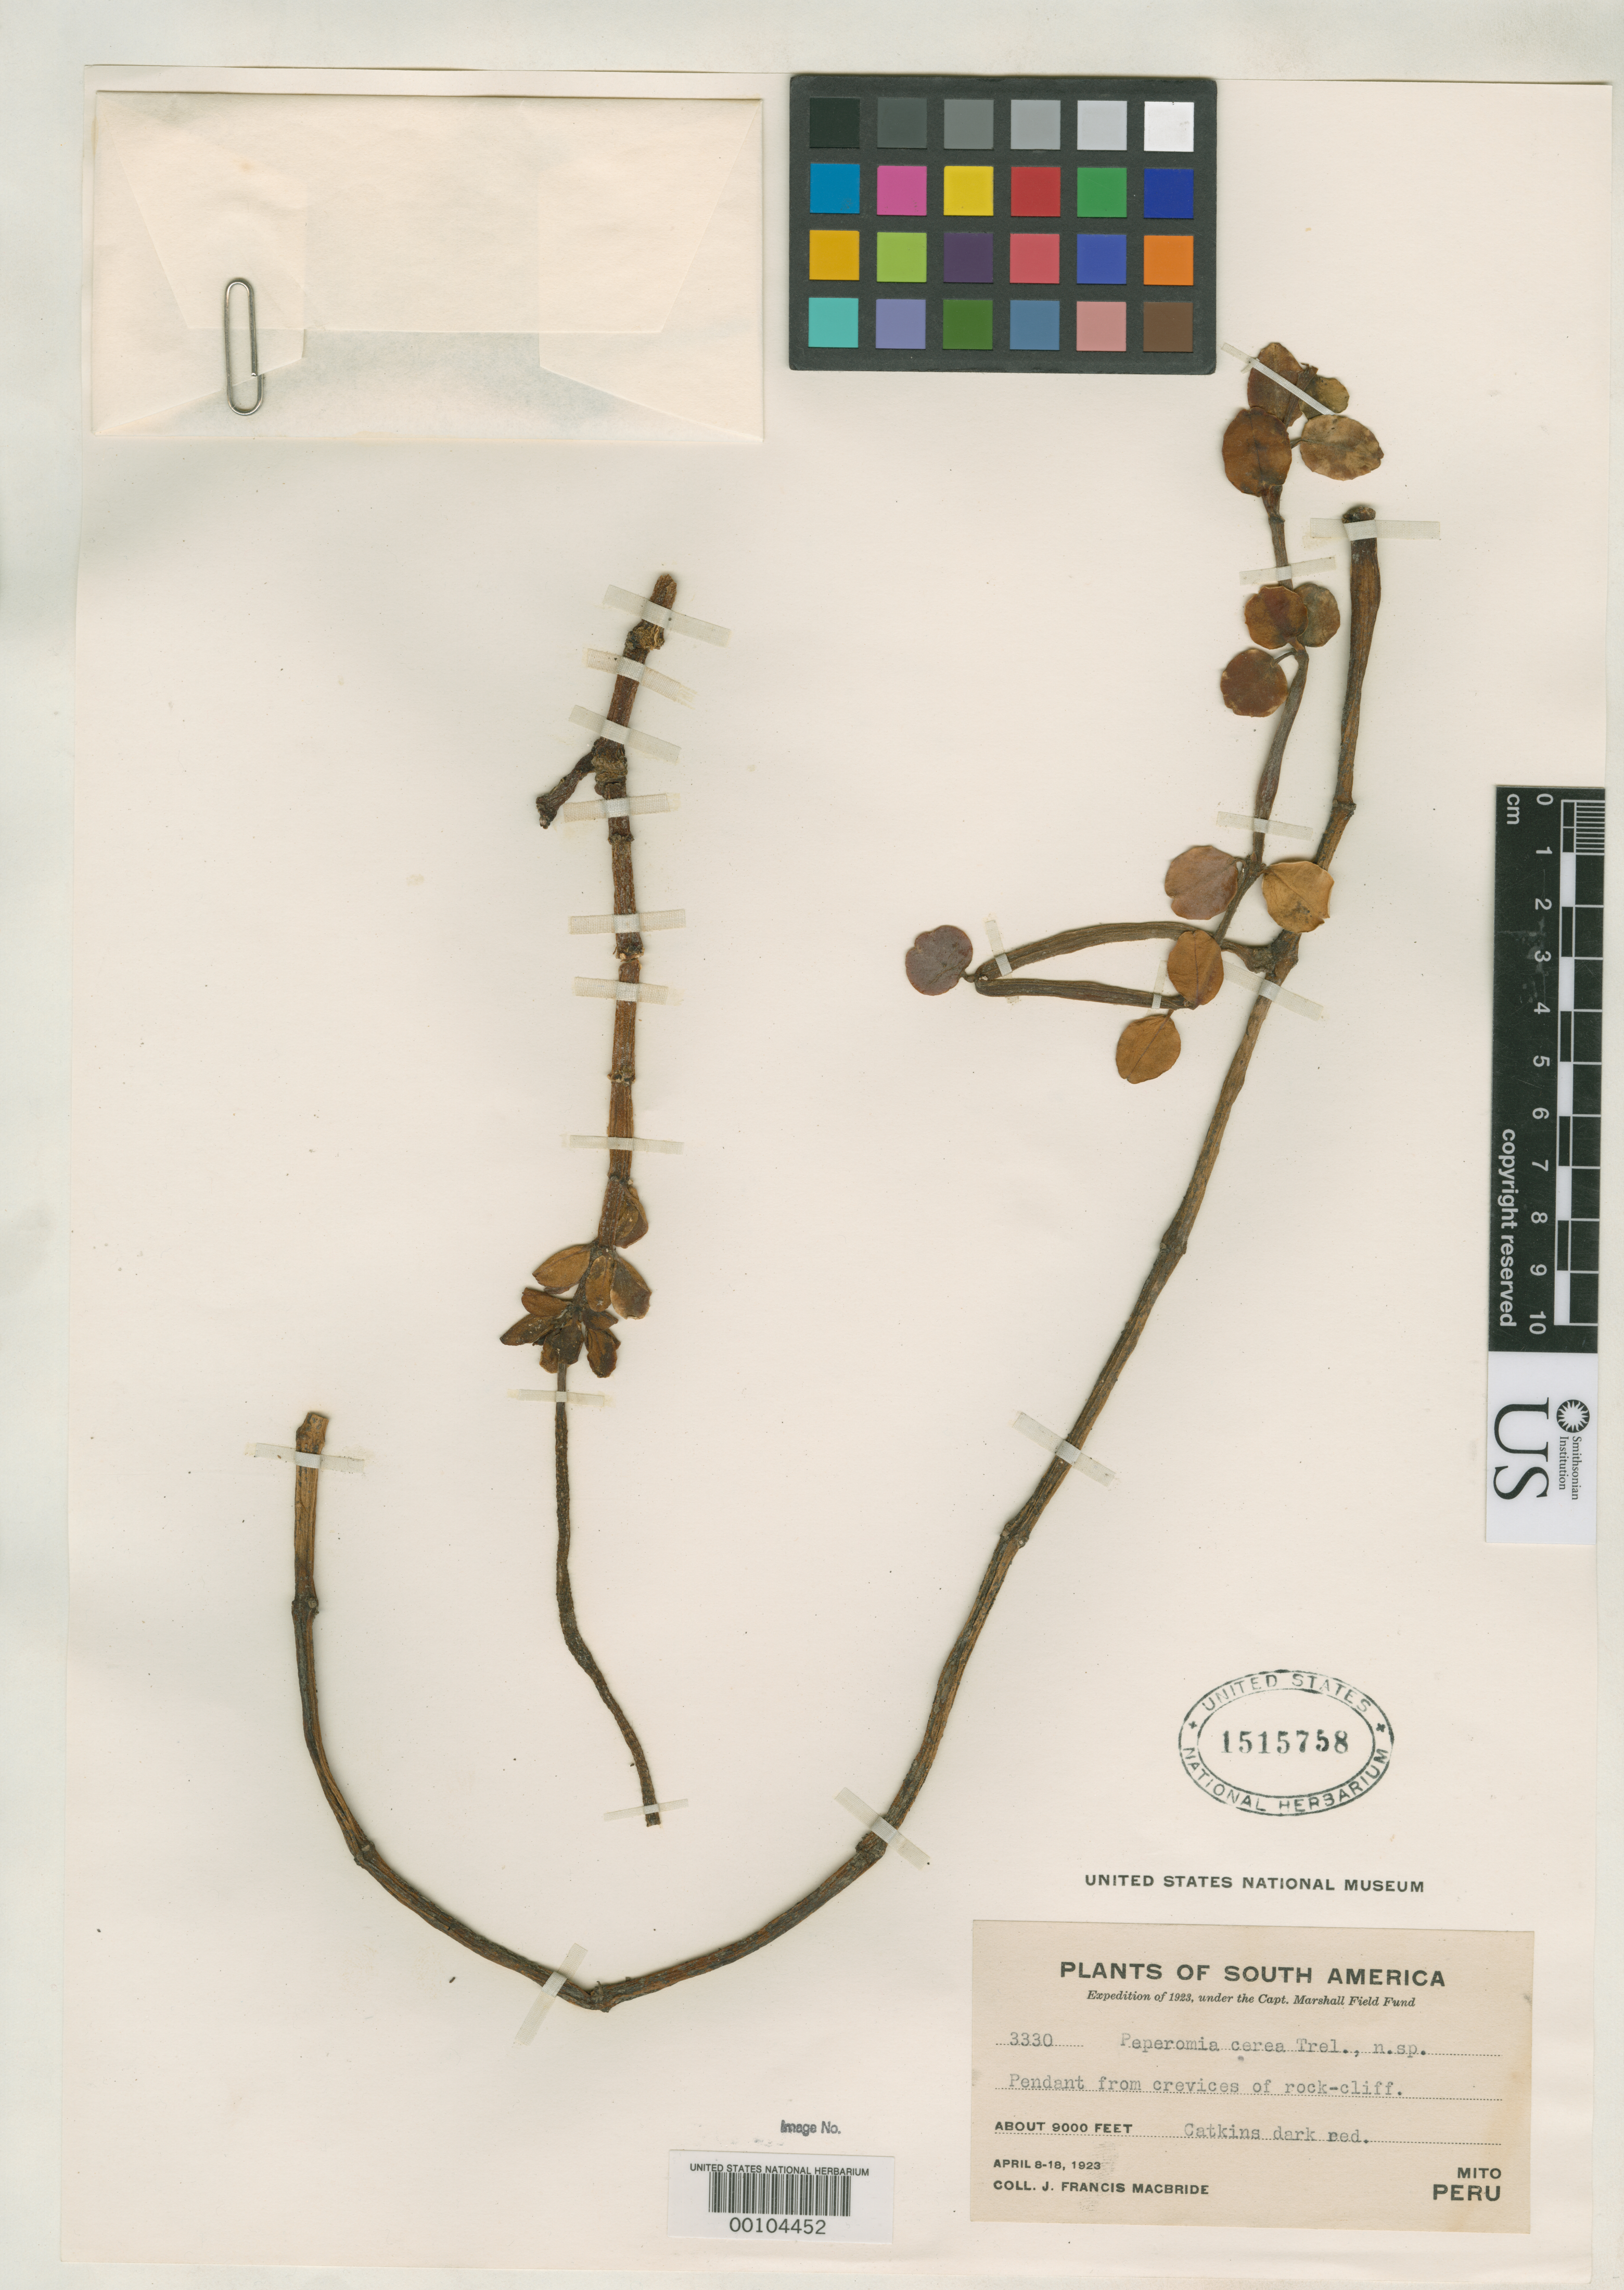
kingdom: Plantae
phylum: Tracheophyta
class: Magnoliopsida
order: Piperales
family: Piperaceae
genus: Peperomia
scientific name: Peperomia cerea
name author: Trel. in J.F. Macbr.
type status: Isotype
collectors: J. F. Macbride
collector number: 3330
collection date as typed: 08 Apr 1923 to 18 Apr 1923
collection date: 1923-04-08/1923-04-18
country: Peru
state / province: Huánuco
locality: Mito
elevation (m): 2700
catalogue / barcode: US 1515758